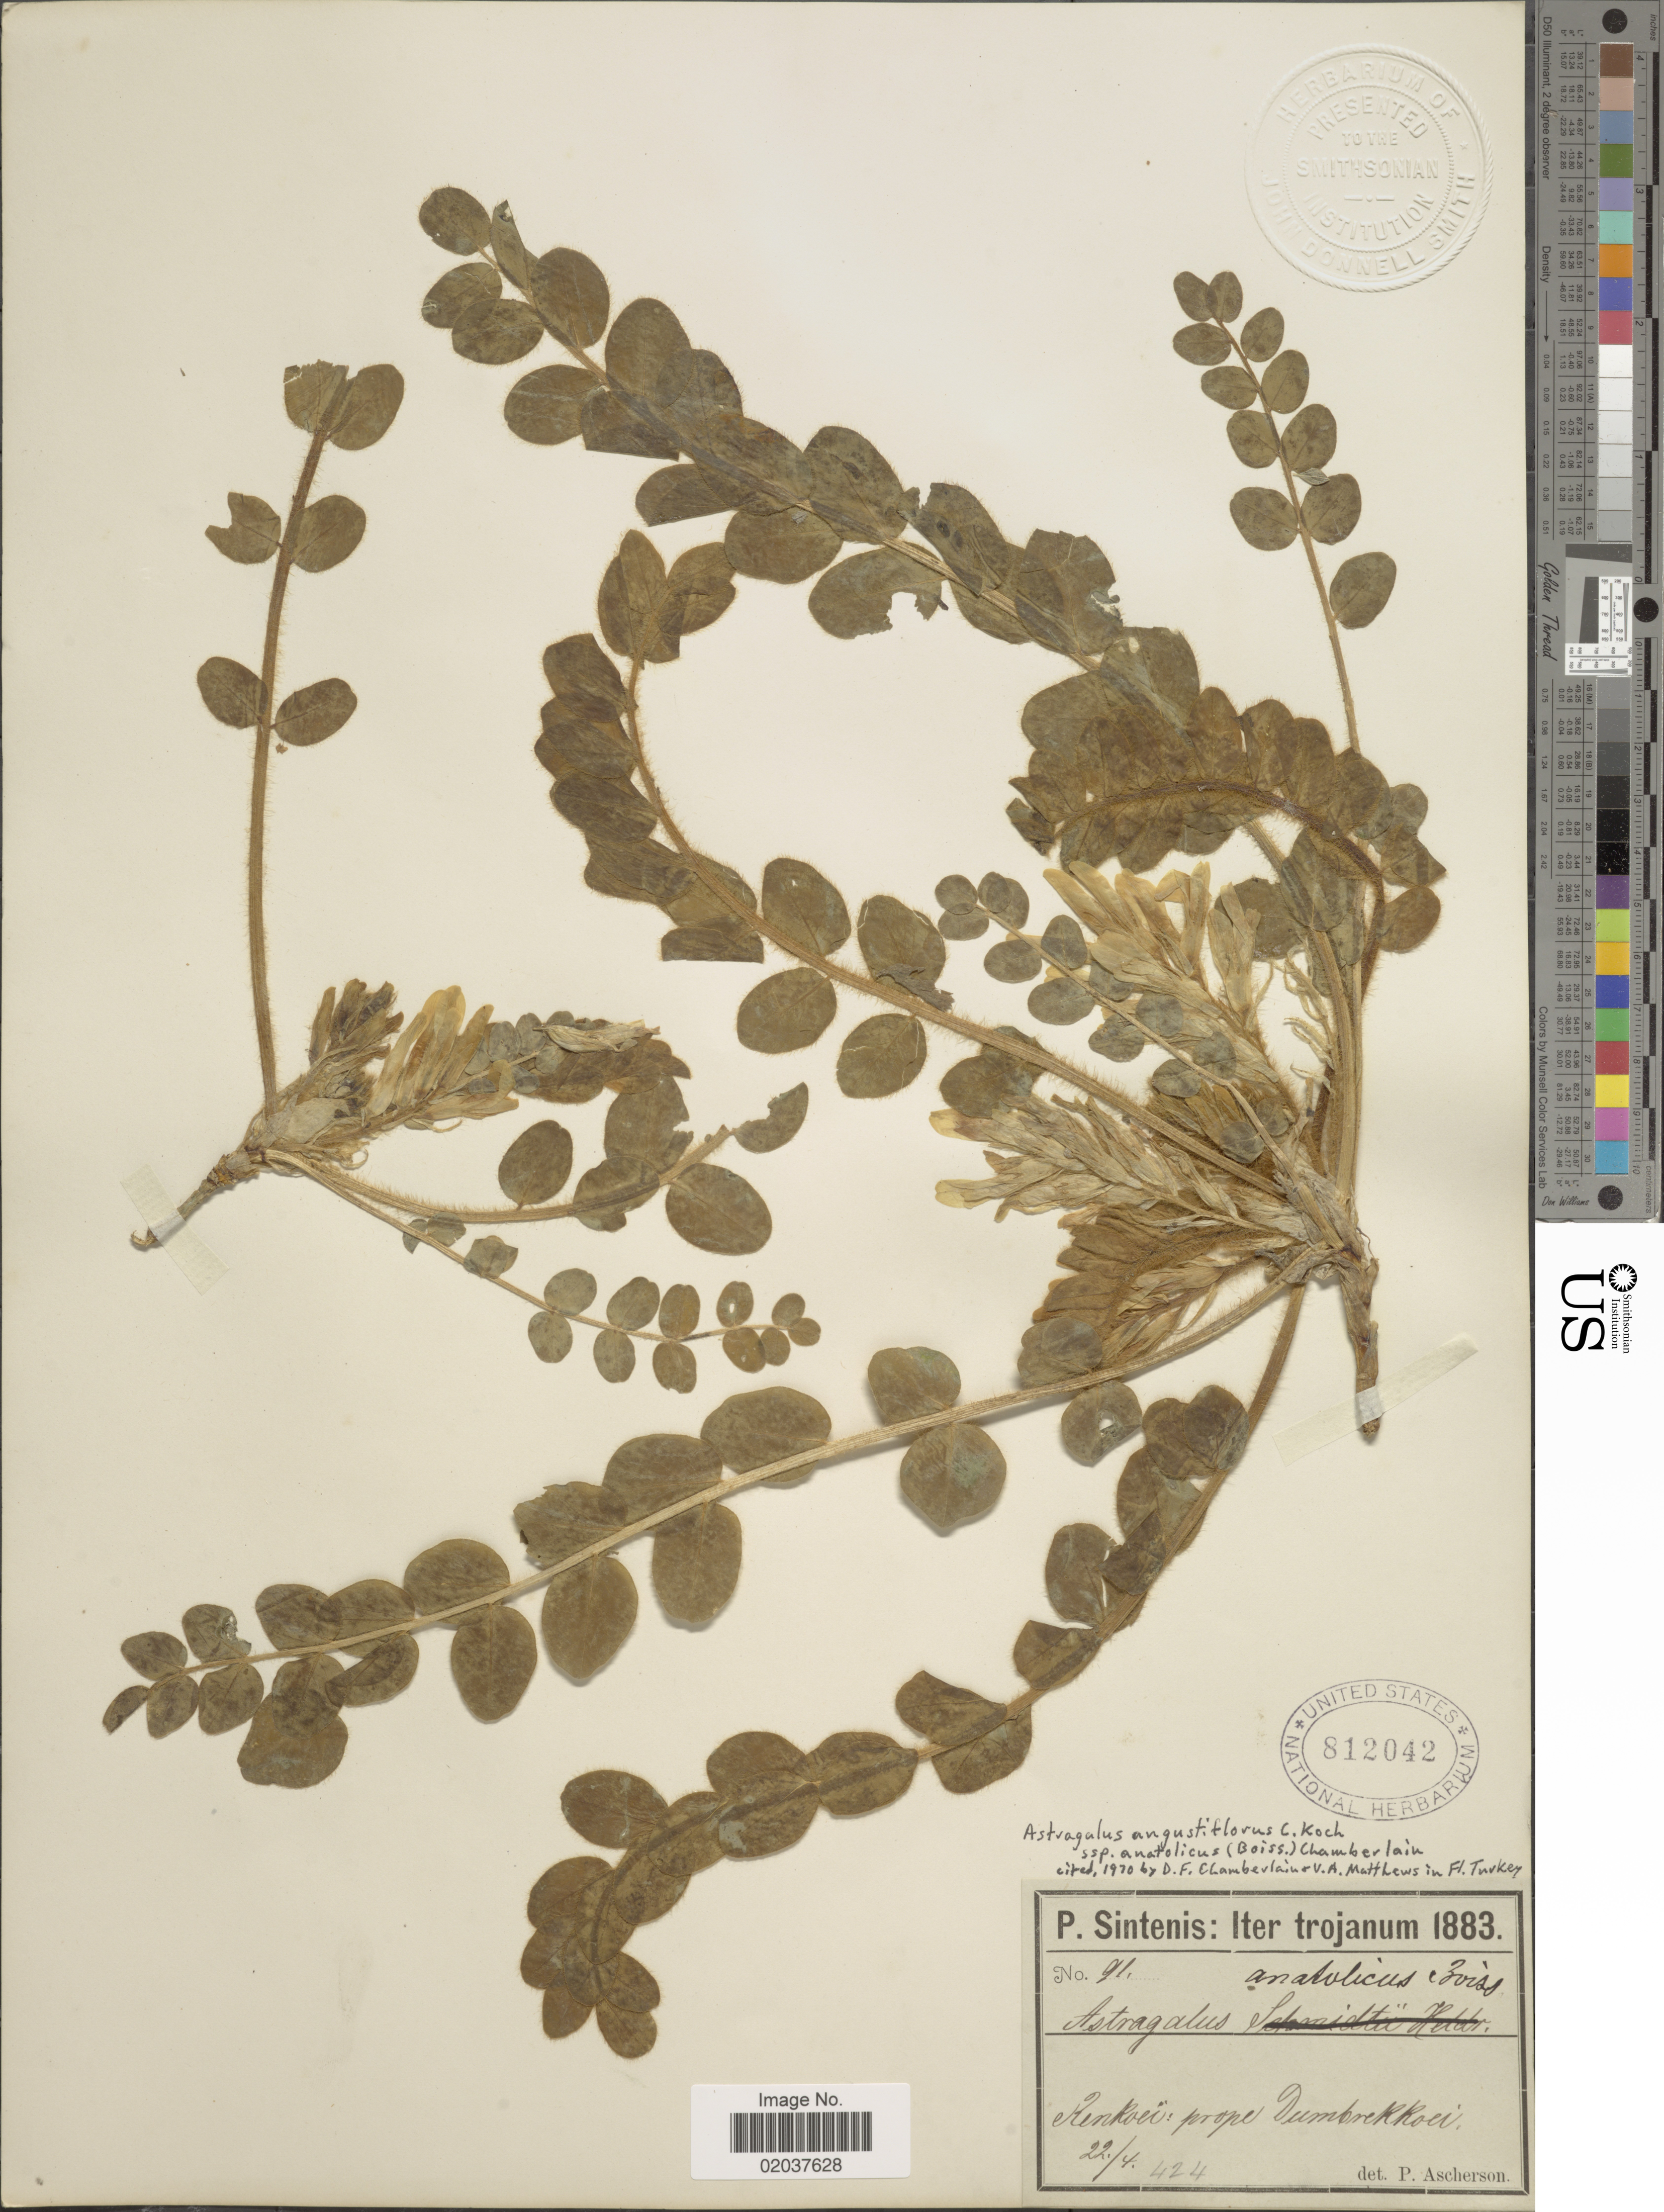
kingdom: Plantae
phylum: Tracheophyta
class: Magnoliopsida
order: Fabales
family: Fabaceae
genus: Astragalus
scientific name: Astragalus angustiflorus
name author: K. Koch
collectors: P. Sintenis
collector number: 91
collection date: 1883-04-22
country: Turkey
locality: Iter Trojanum Renkoei prope Dumbrekkoei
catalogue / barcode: US 812042